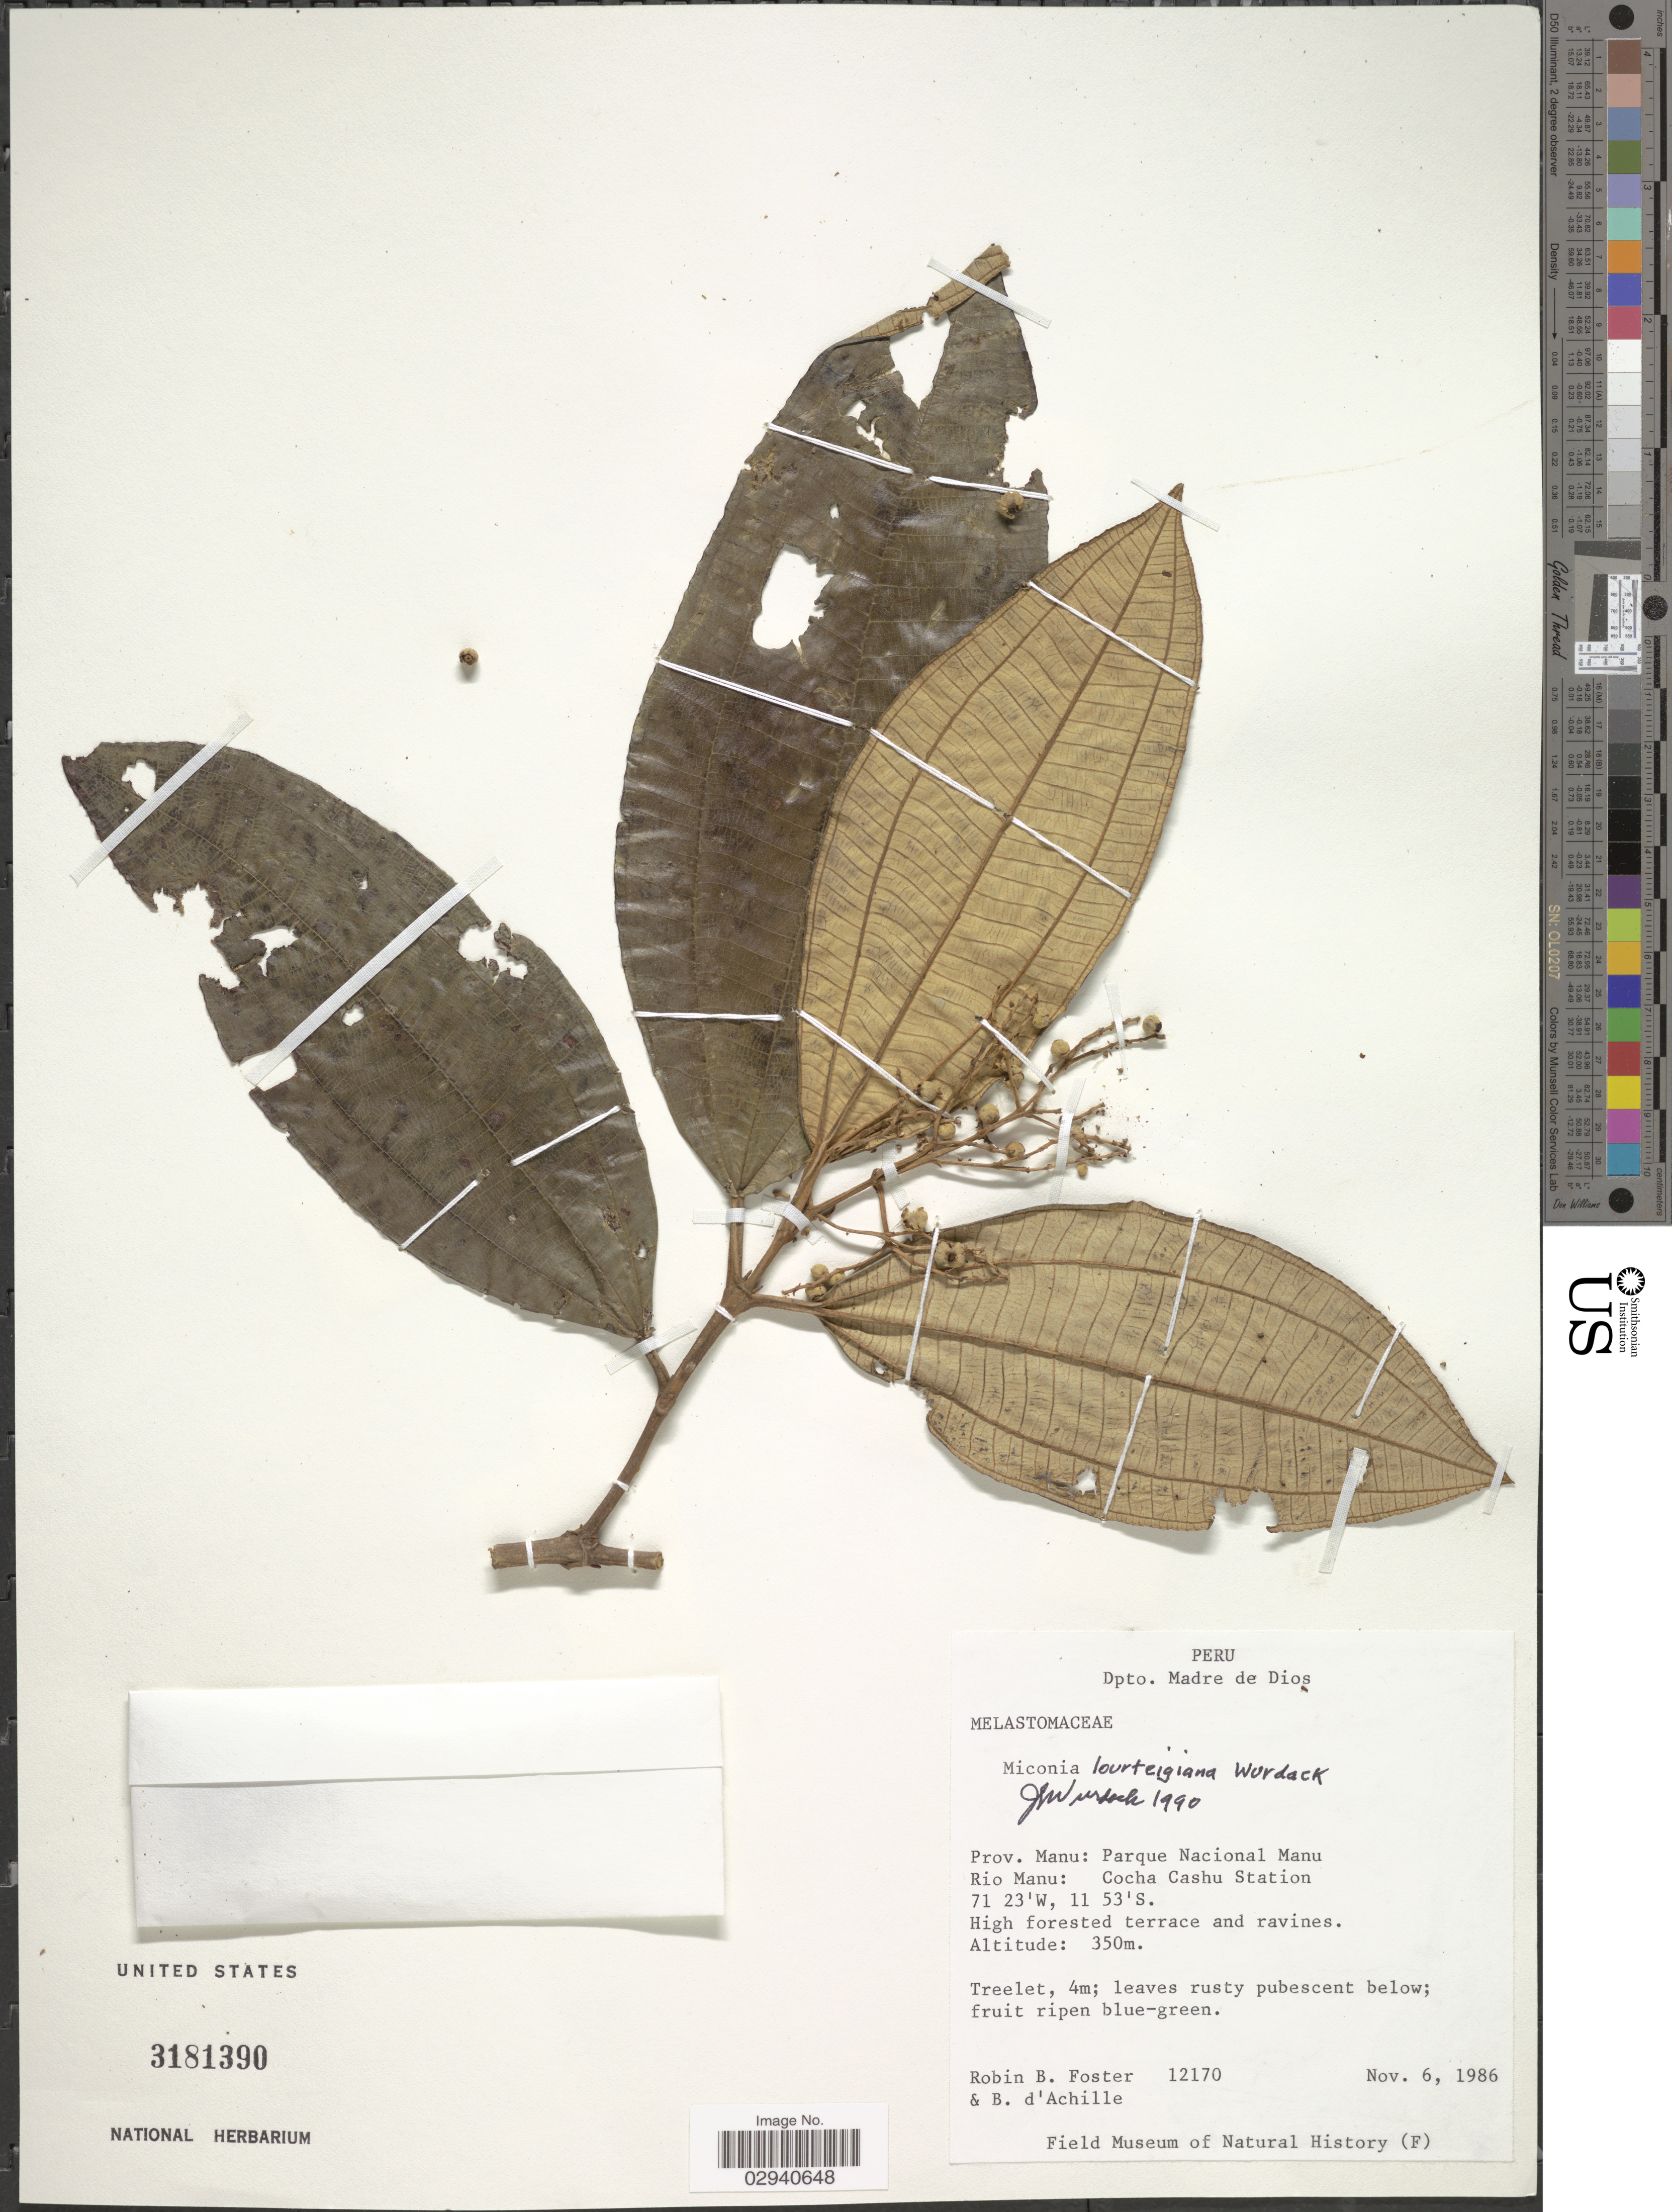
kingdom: Plantae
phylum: Tracheophyta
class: Magnoliopsida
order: Myrtales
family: Melastomataceae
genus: Miconia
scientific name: Miconia lourteigiana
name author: Wurdack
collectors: R. B. Foster & B. d'Achille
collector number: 12170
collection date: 1986-11-06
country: Peru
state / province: Madre de Dios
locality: Dpto. Madre de Dios. Prov. Manu: Parque Nacional Manu. Rio Manu: Cocha Cashu Station.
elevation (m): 350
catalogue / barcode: US 3181390